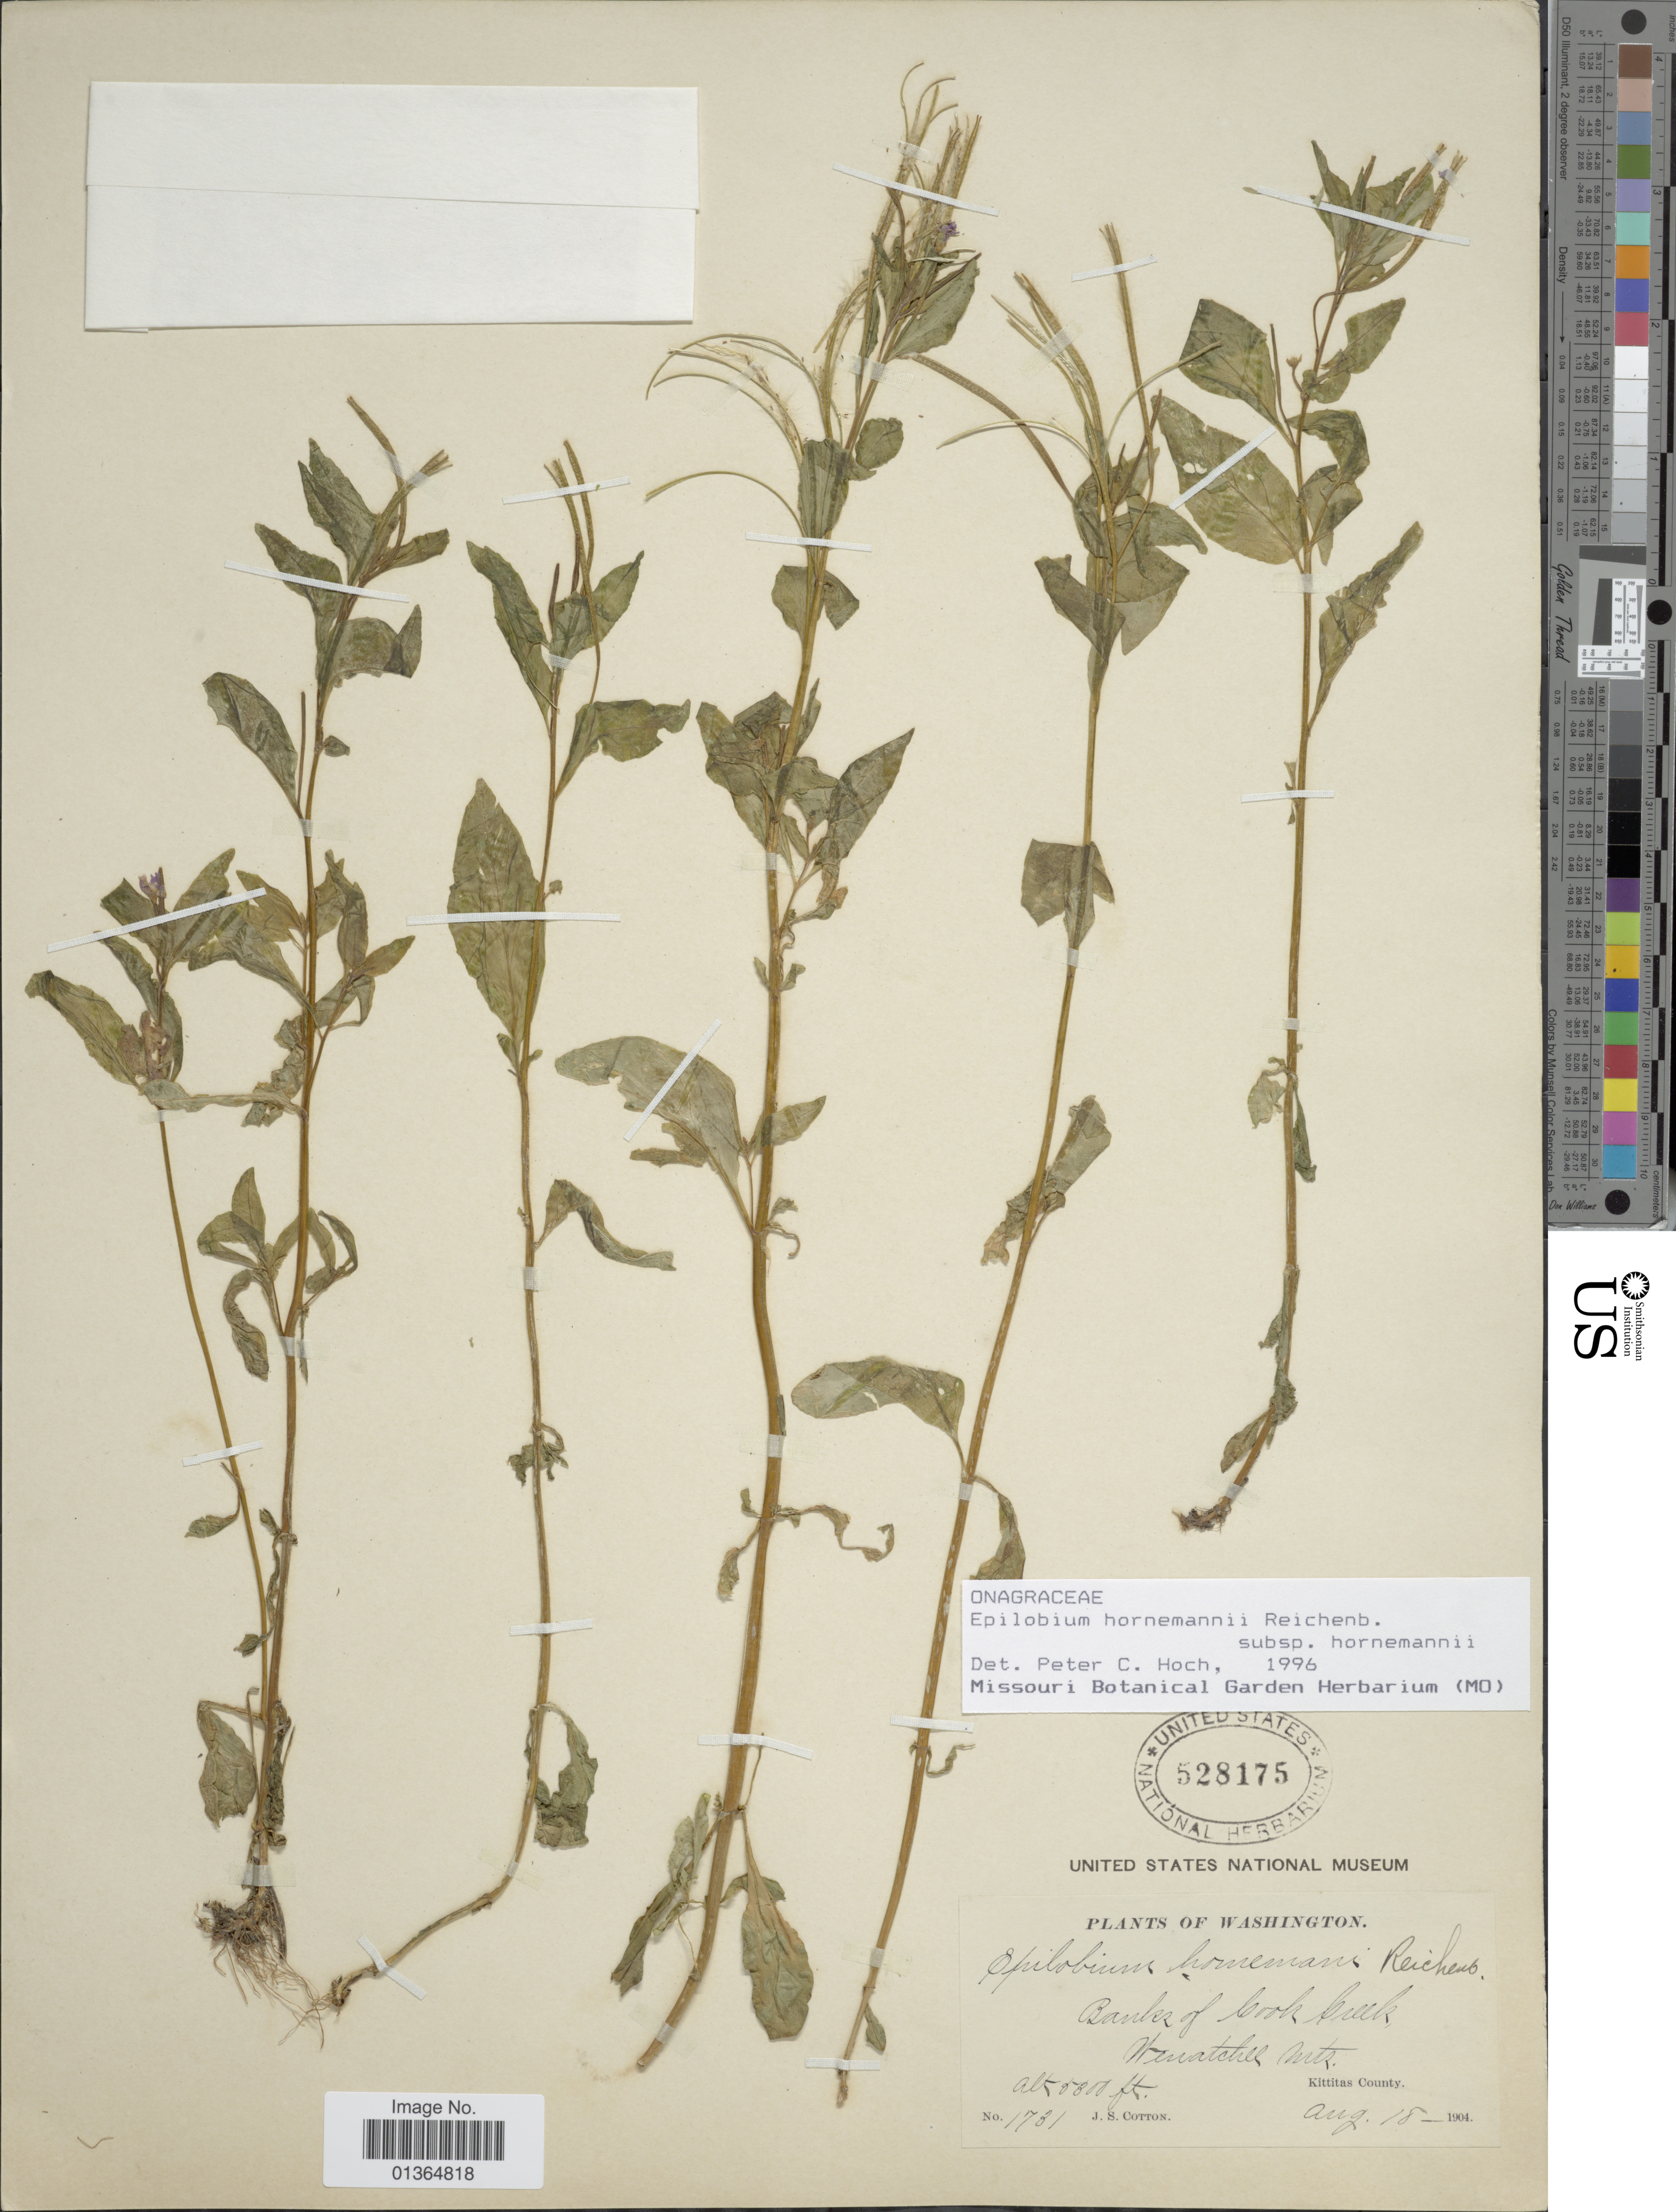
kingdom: Plantae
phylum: Tracheophyta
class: Magnoliopsida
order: Myrtales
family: Onagraceae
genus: Epilobium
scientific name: Epilobium hornemannii subsp. hornemannii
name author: Rchb.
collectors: J. S. Cotton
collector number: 1731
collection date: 1904-08-18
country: United States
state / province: Washington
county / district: Chelan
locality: Banks of Cook Creek, Wenatchee Mts.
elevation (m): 1615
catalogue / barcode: US 528175